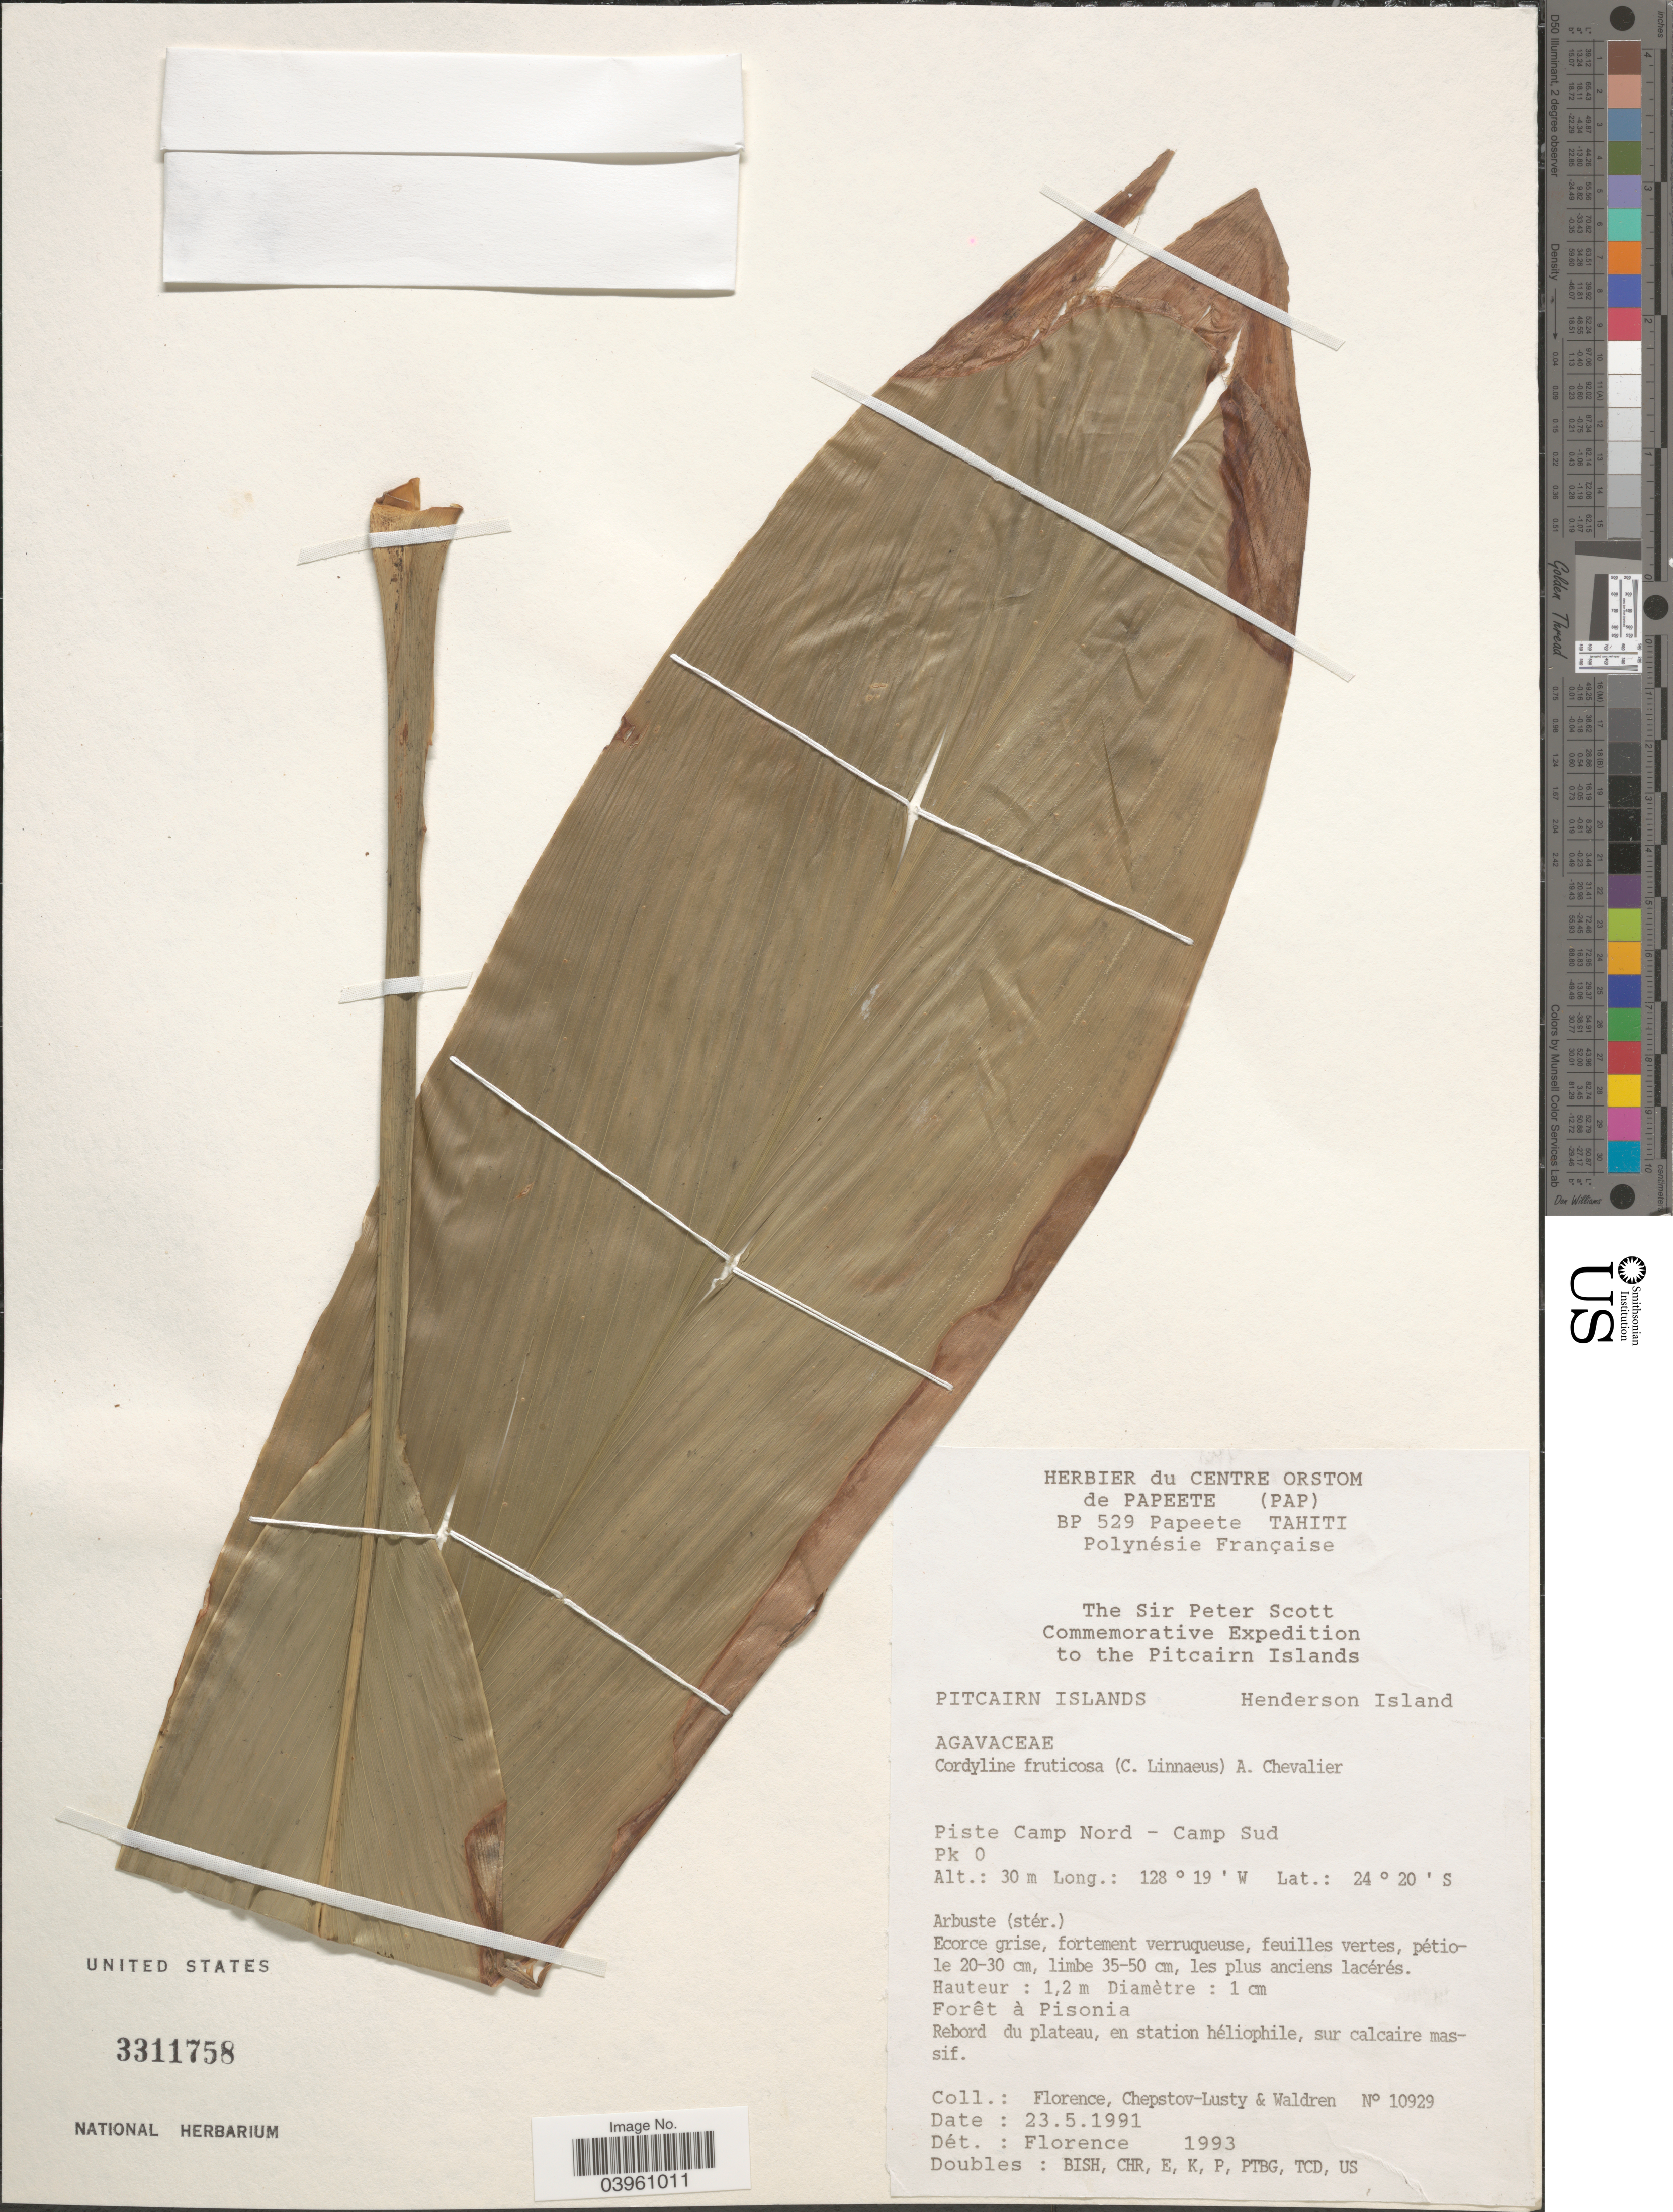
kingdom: Plantae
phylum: Tracheophyta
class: Liliopsida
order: Asparagales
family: Asparagaceae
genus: Cordyline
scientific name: Cordyline fruticosa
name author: (L.) A. Chev.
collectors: -. Florence, -. Chepstov-lusty & Waldren, --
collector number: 10929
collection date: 1991-05-23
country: Pitcairn Islands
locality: Henderson Island. Piste Camp Nord- Camp Sud. Pk 0.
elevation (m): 30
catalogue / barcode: US 3311758